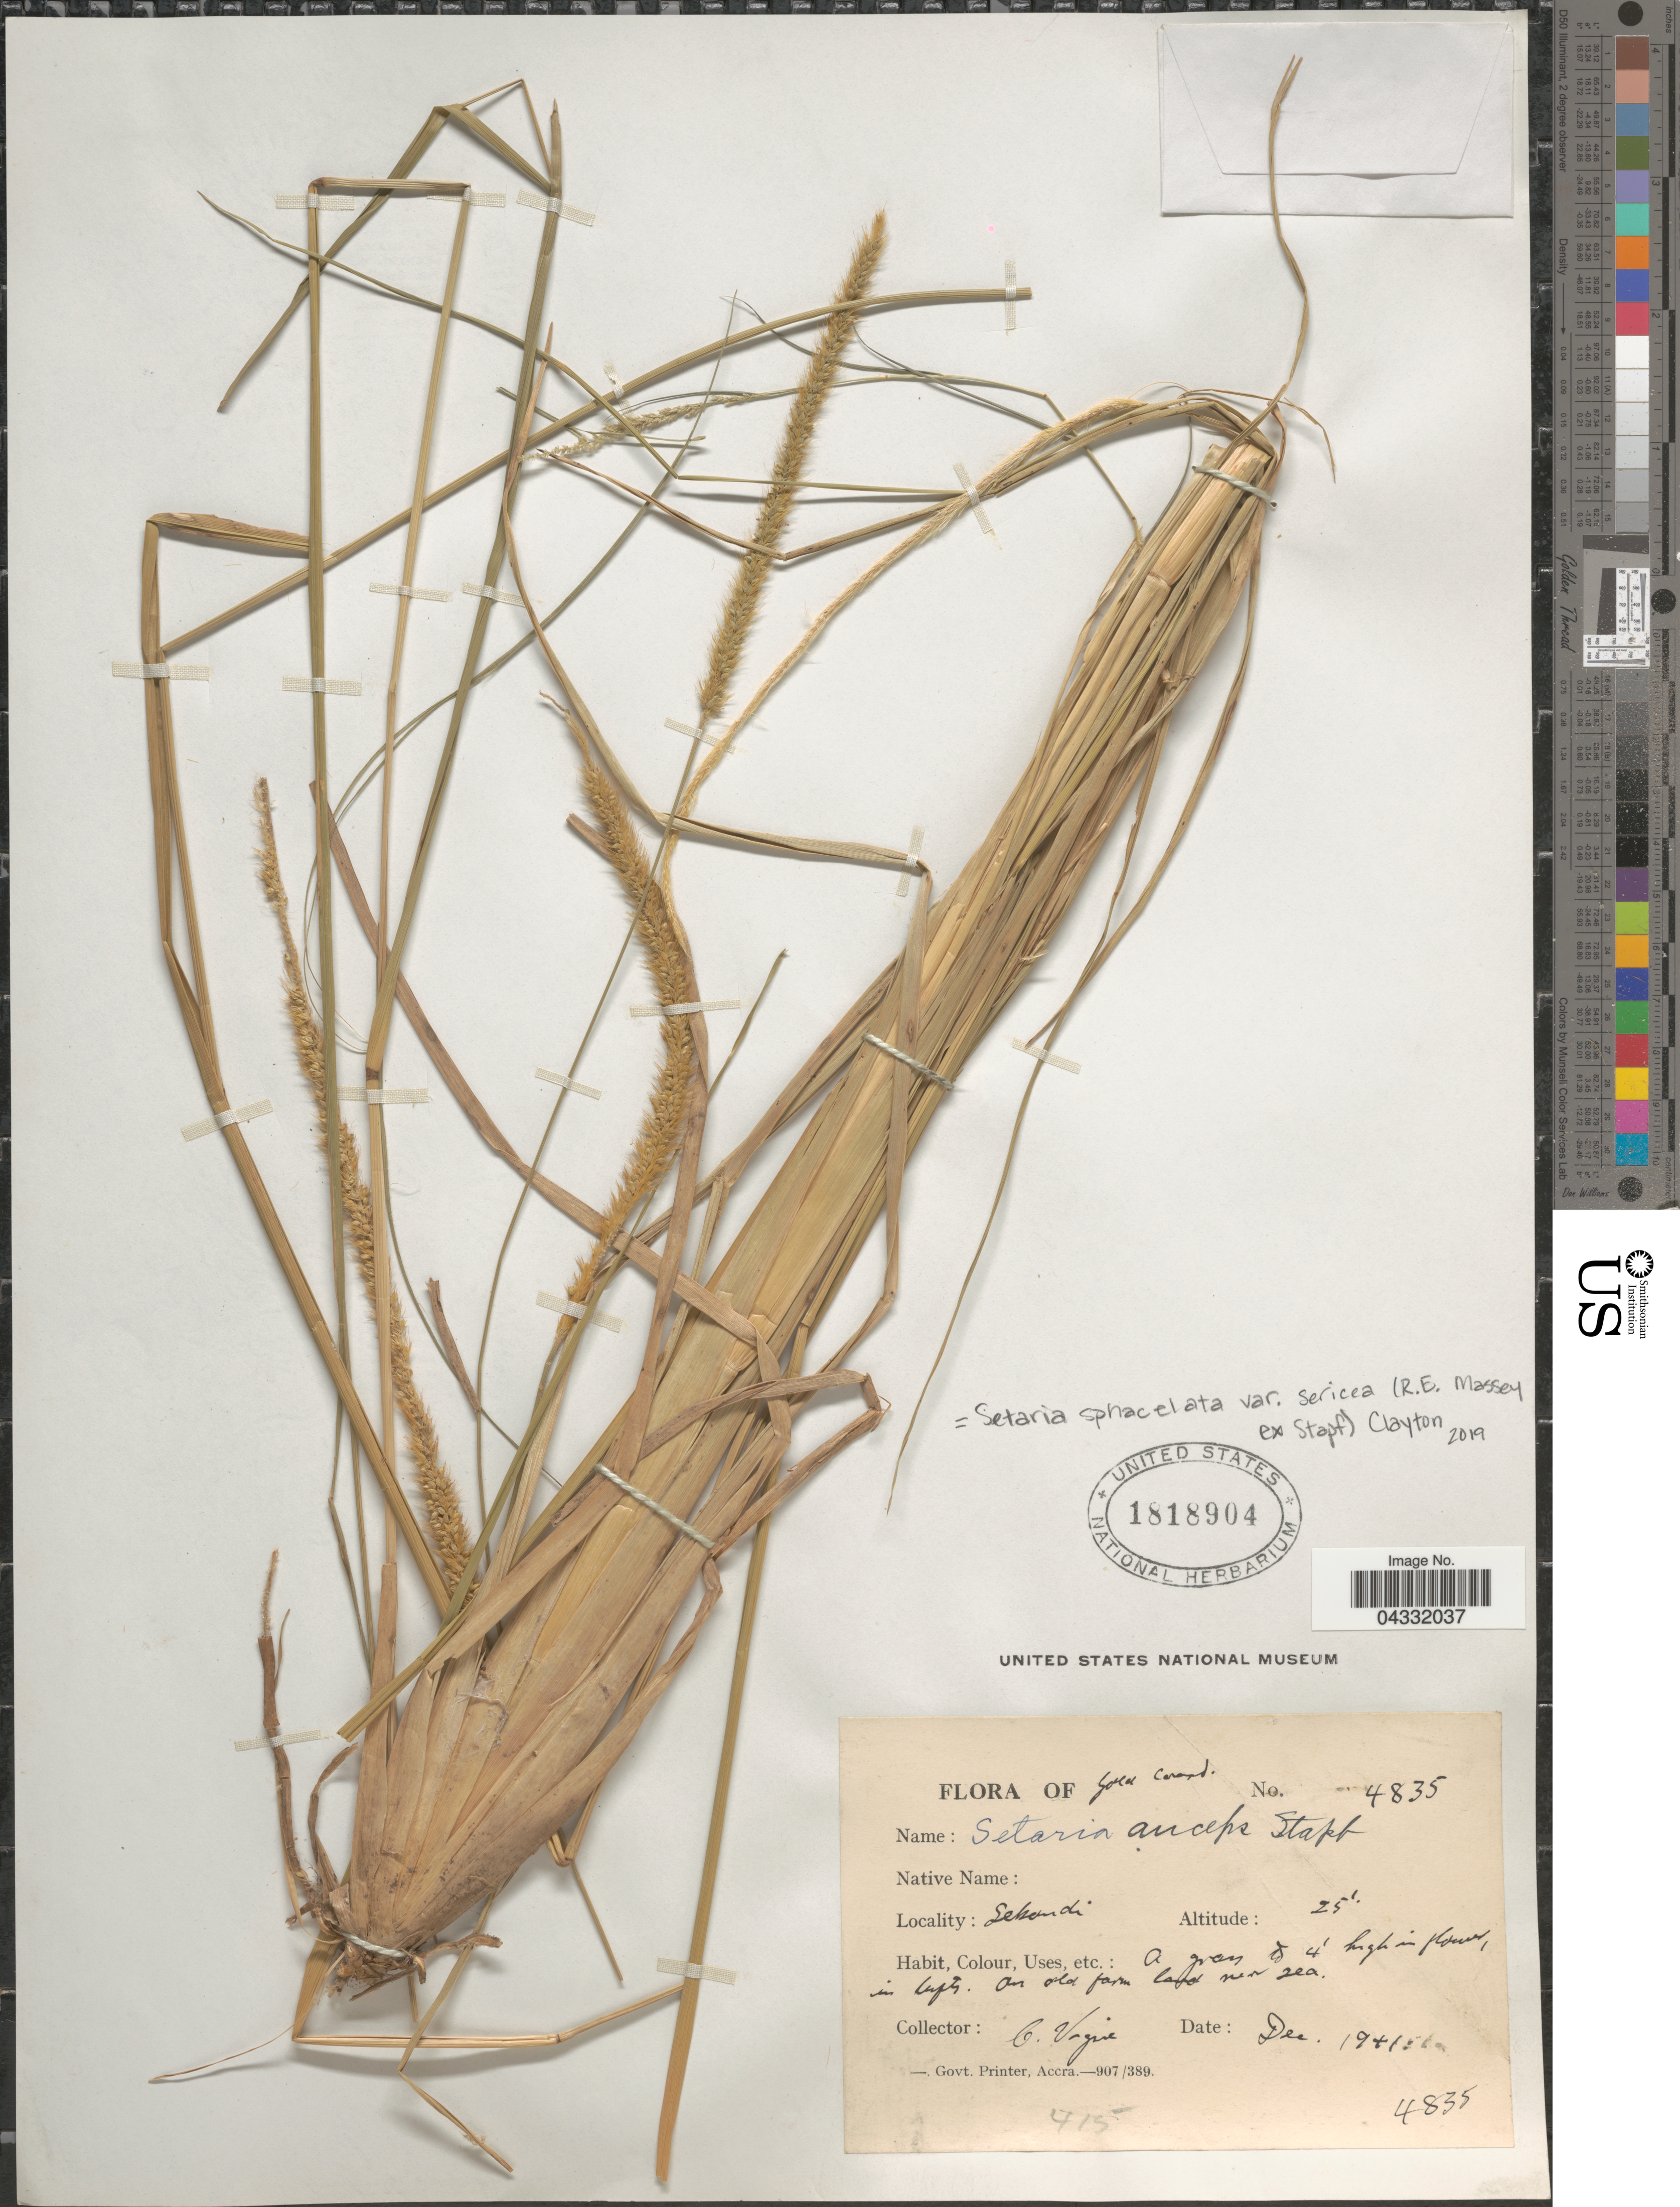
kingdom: Plantae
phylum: Tracheophyta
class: Liliopsida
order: Poales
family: Poaceae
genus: Setaria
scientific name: Setaria sphacelata var. sericea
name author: (R.E. Massey ex Stapf) Clayton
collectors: C. Vigne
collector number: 4835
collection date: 1941-12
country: Ghana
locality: Gold Coast. Sekondi.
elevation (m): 8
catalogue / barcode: US 1818904